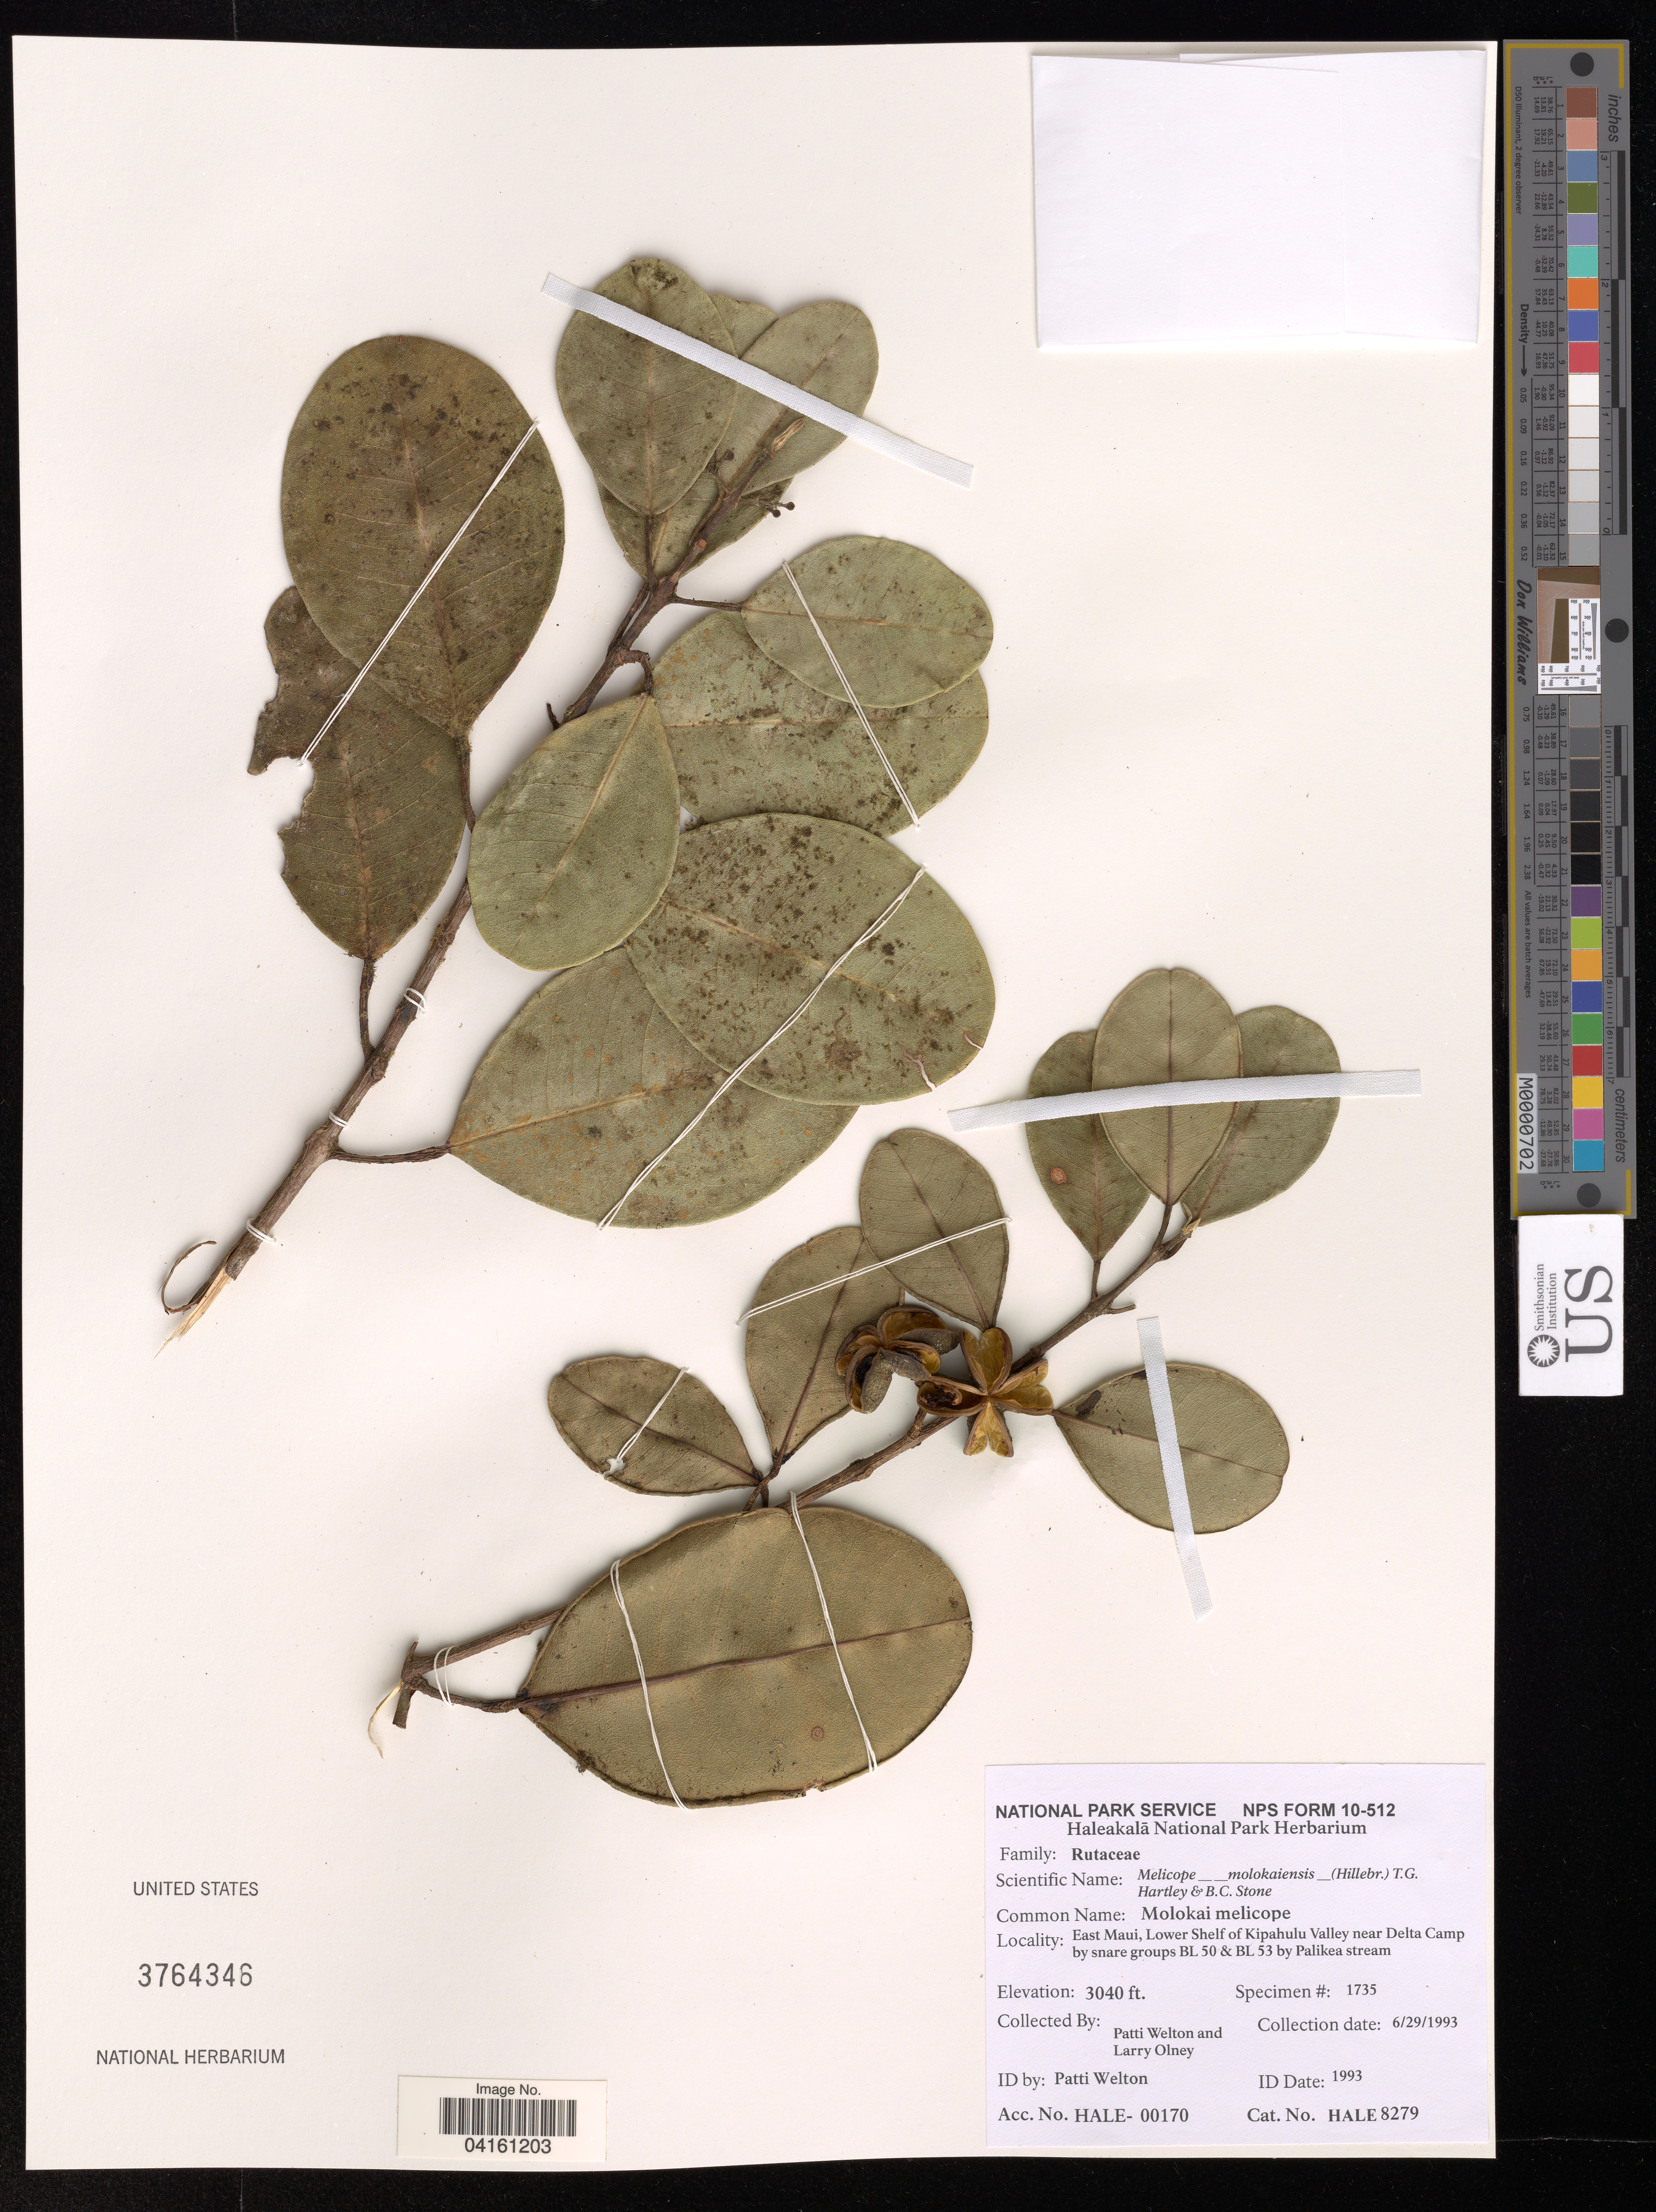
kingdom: Plantae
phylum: Tracheophyta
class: Magnoliopsida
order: Sapindales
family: Rutaceae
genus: Melicope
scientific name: Melicope molokaiensis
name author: (Hillebr.) T.G. Hartley & B.C. Stone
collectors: P. Welton & L. Olney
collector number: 1735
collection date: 1993-06-29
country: United States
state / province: Hawaii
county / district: Maui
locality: East Maui, Lower Shelf of Kipahulu Valley near Delta Camp by snare groups BL 50 & BL 53 by Palikea stream.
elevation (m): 927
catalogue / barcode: US 3764346